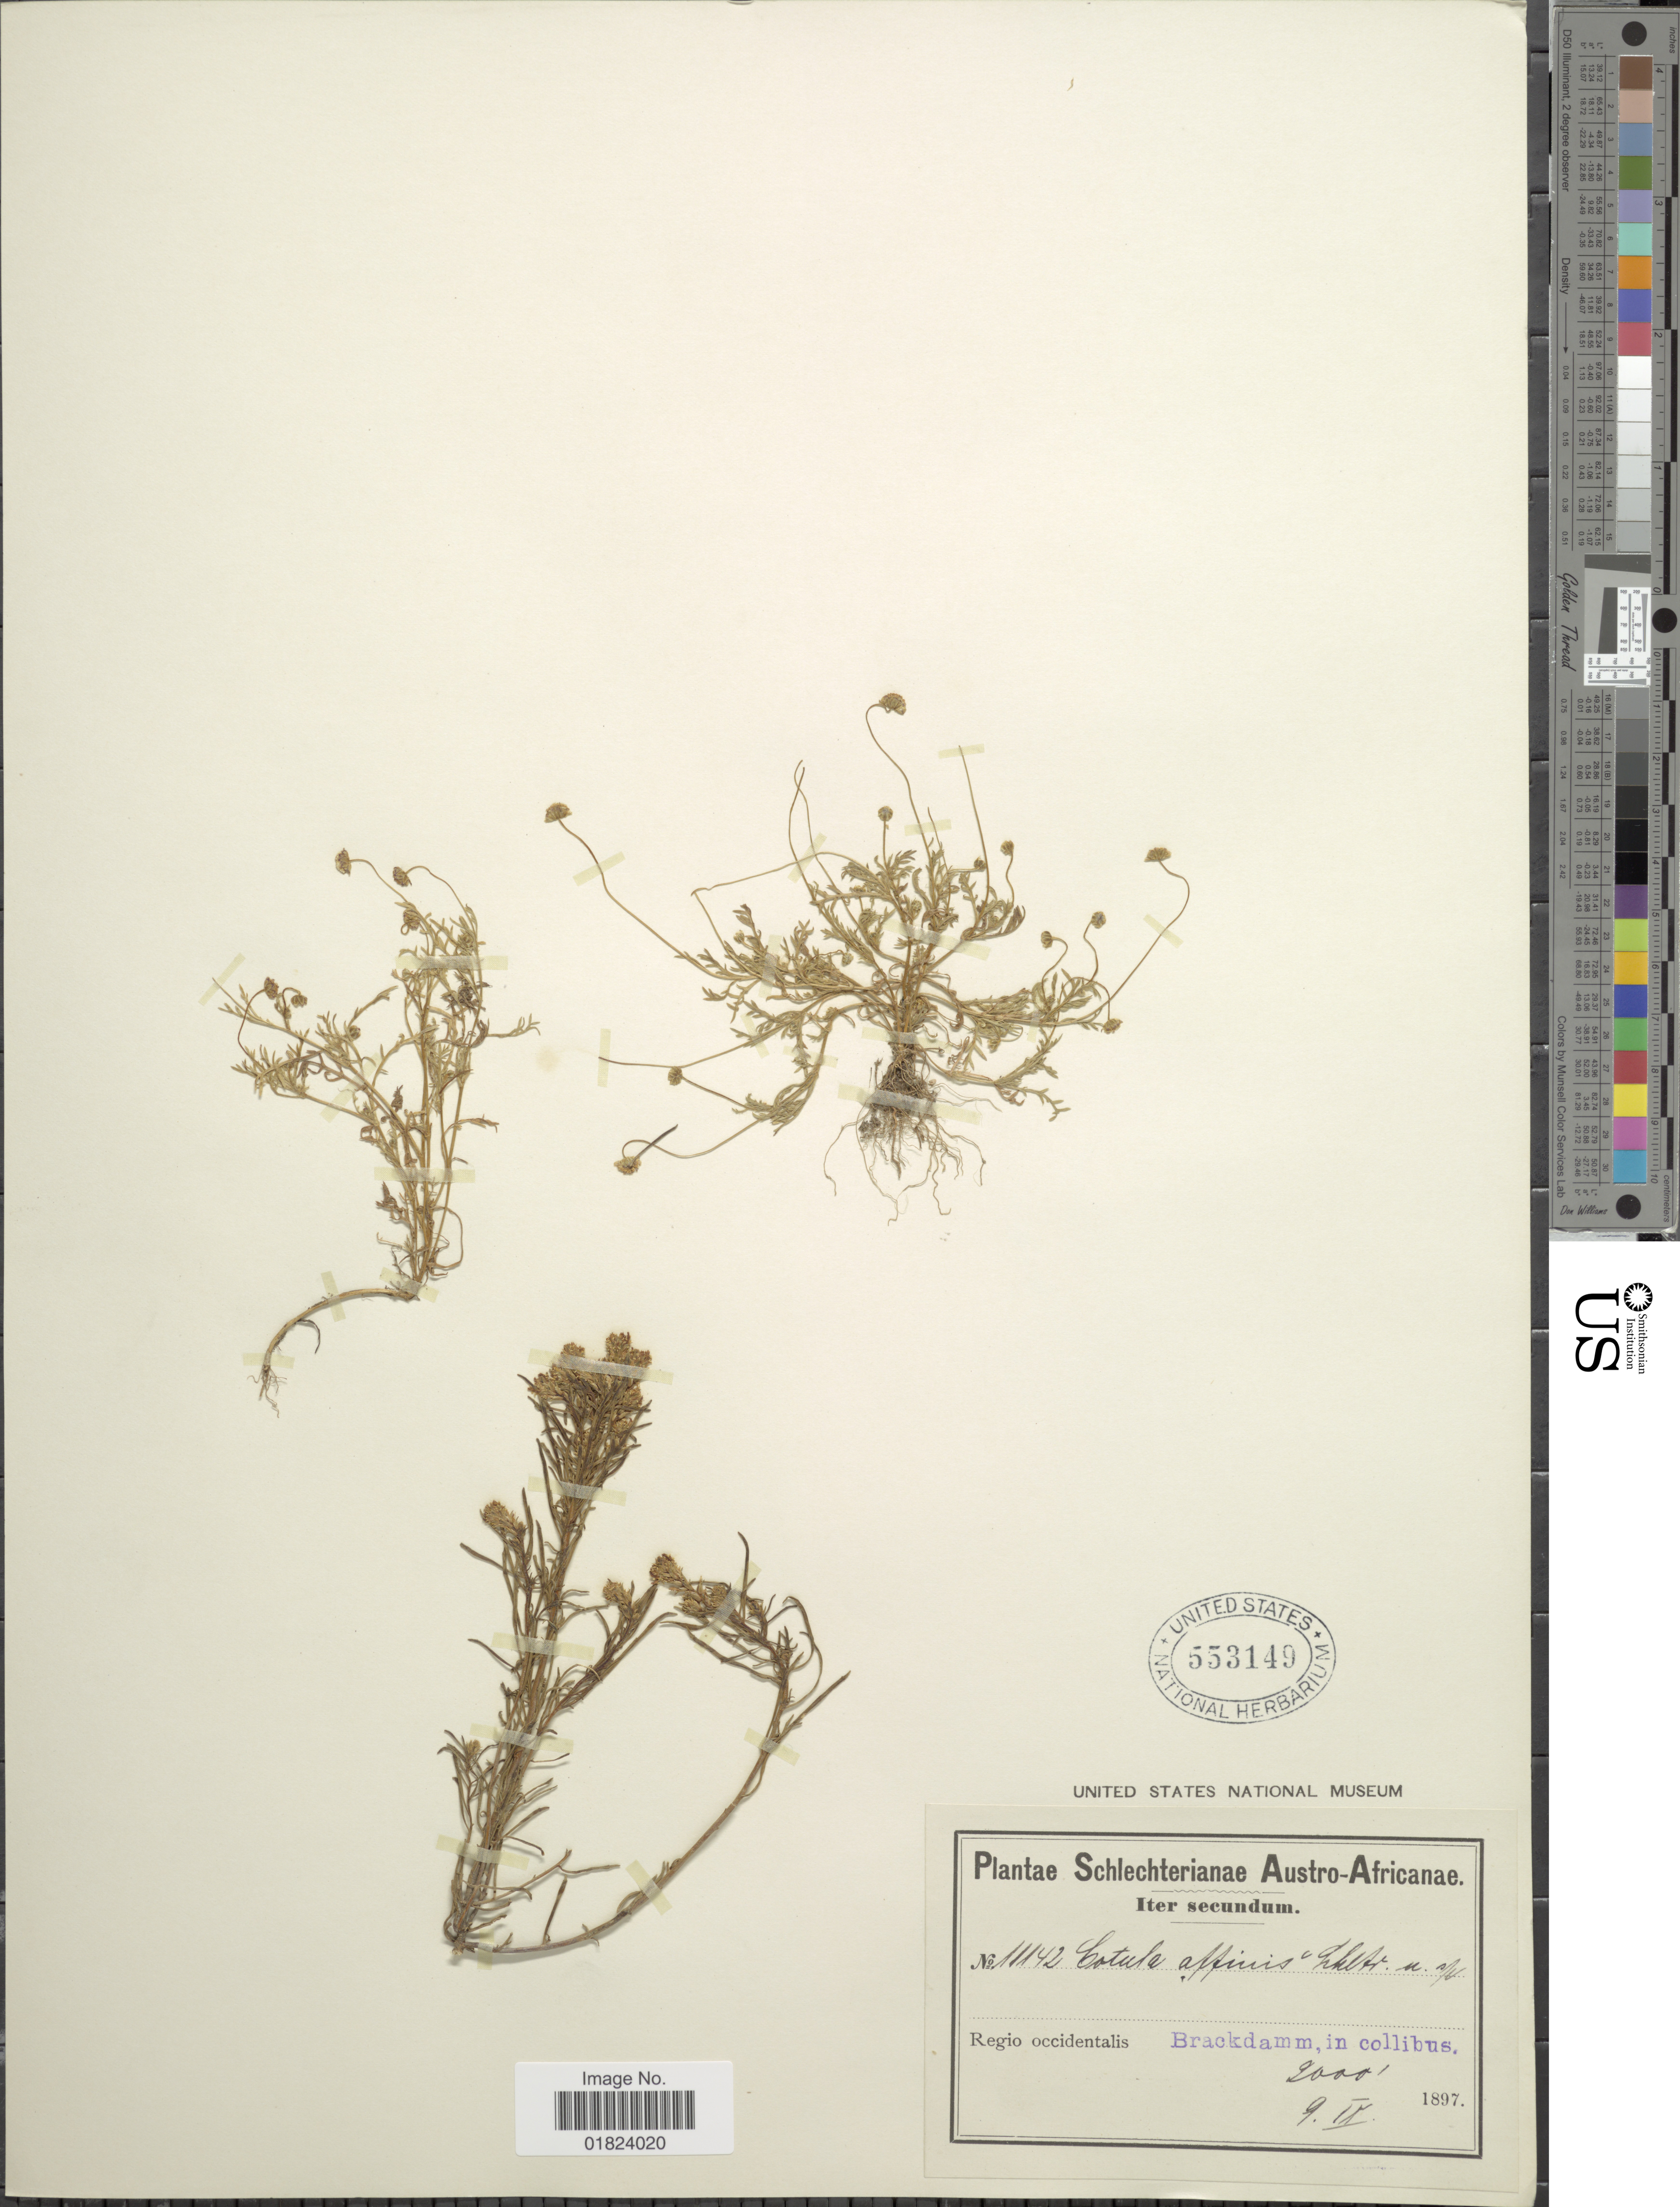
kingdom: Plantae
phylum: Tracheophyta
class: Magnoliopsida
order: Asterales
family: Asteraceae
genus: Cotula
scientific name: Cotula affinis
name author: Schltr. ex Hutch.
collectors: Schlechter, --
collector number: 11142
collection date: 1897-09-09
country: South Africa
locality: Austro-Africanae, Iter secundum, Regio occidentalis Brackdamm, in collibus.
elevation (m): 610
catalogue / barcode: US 553149